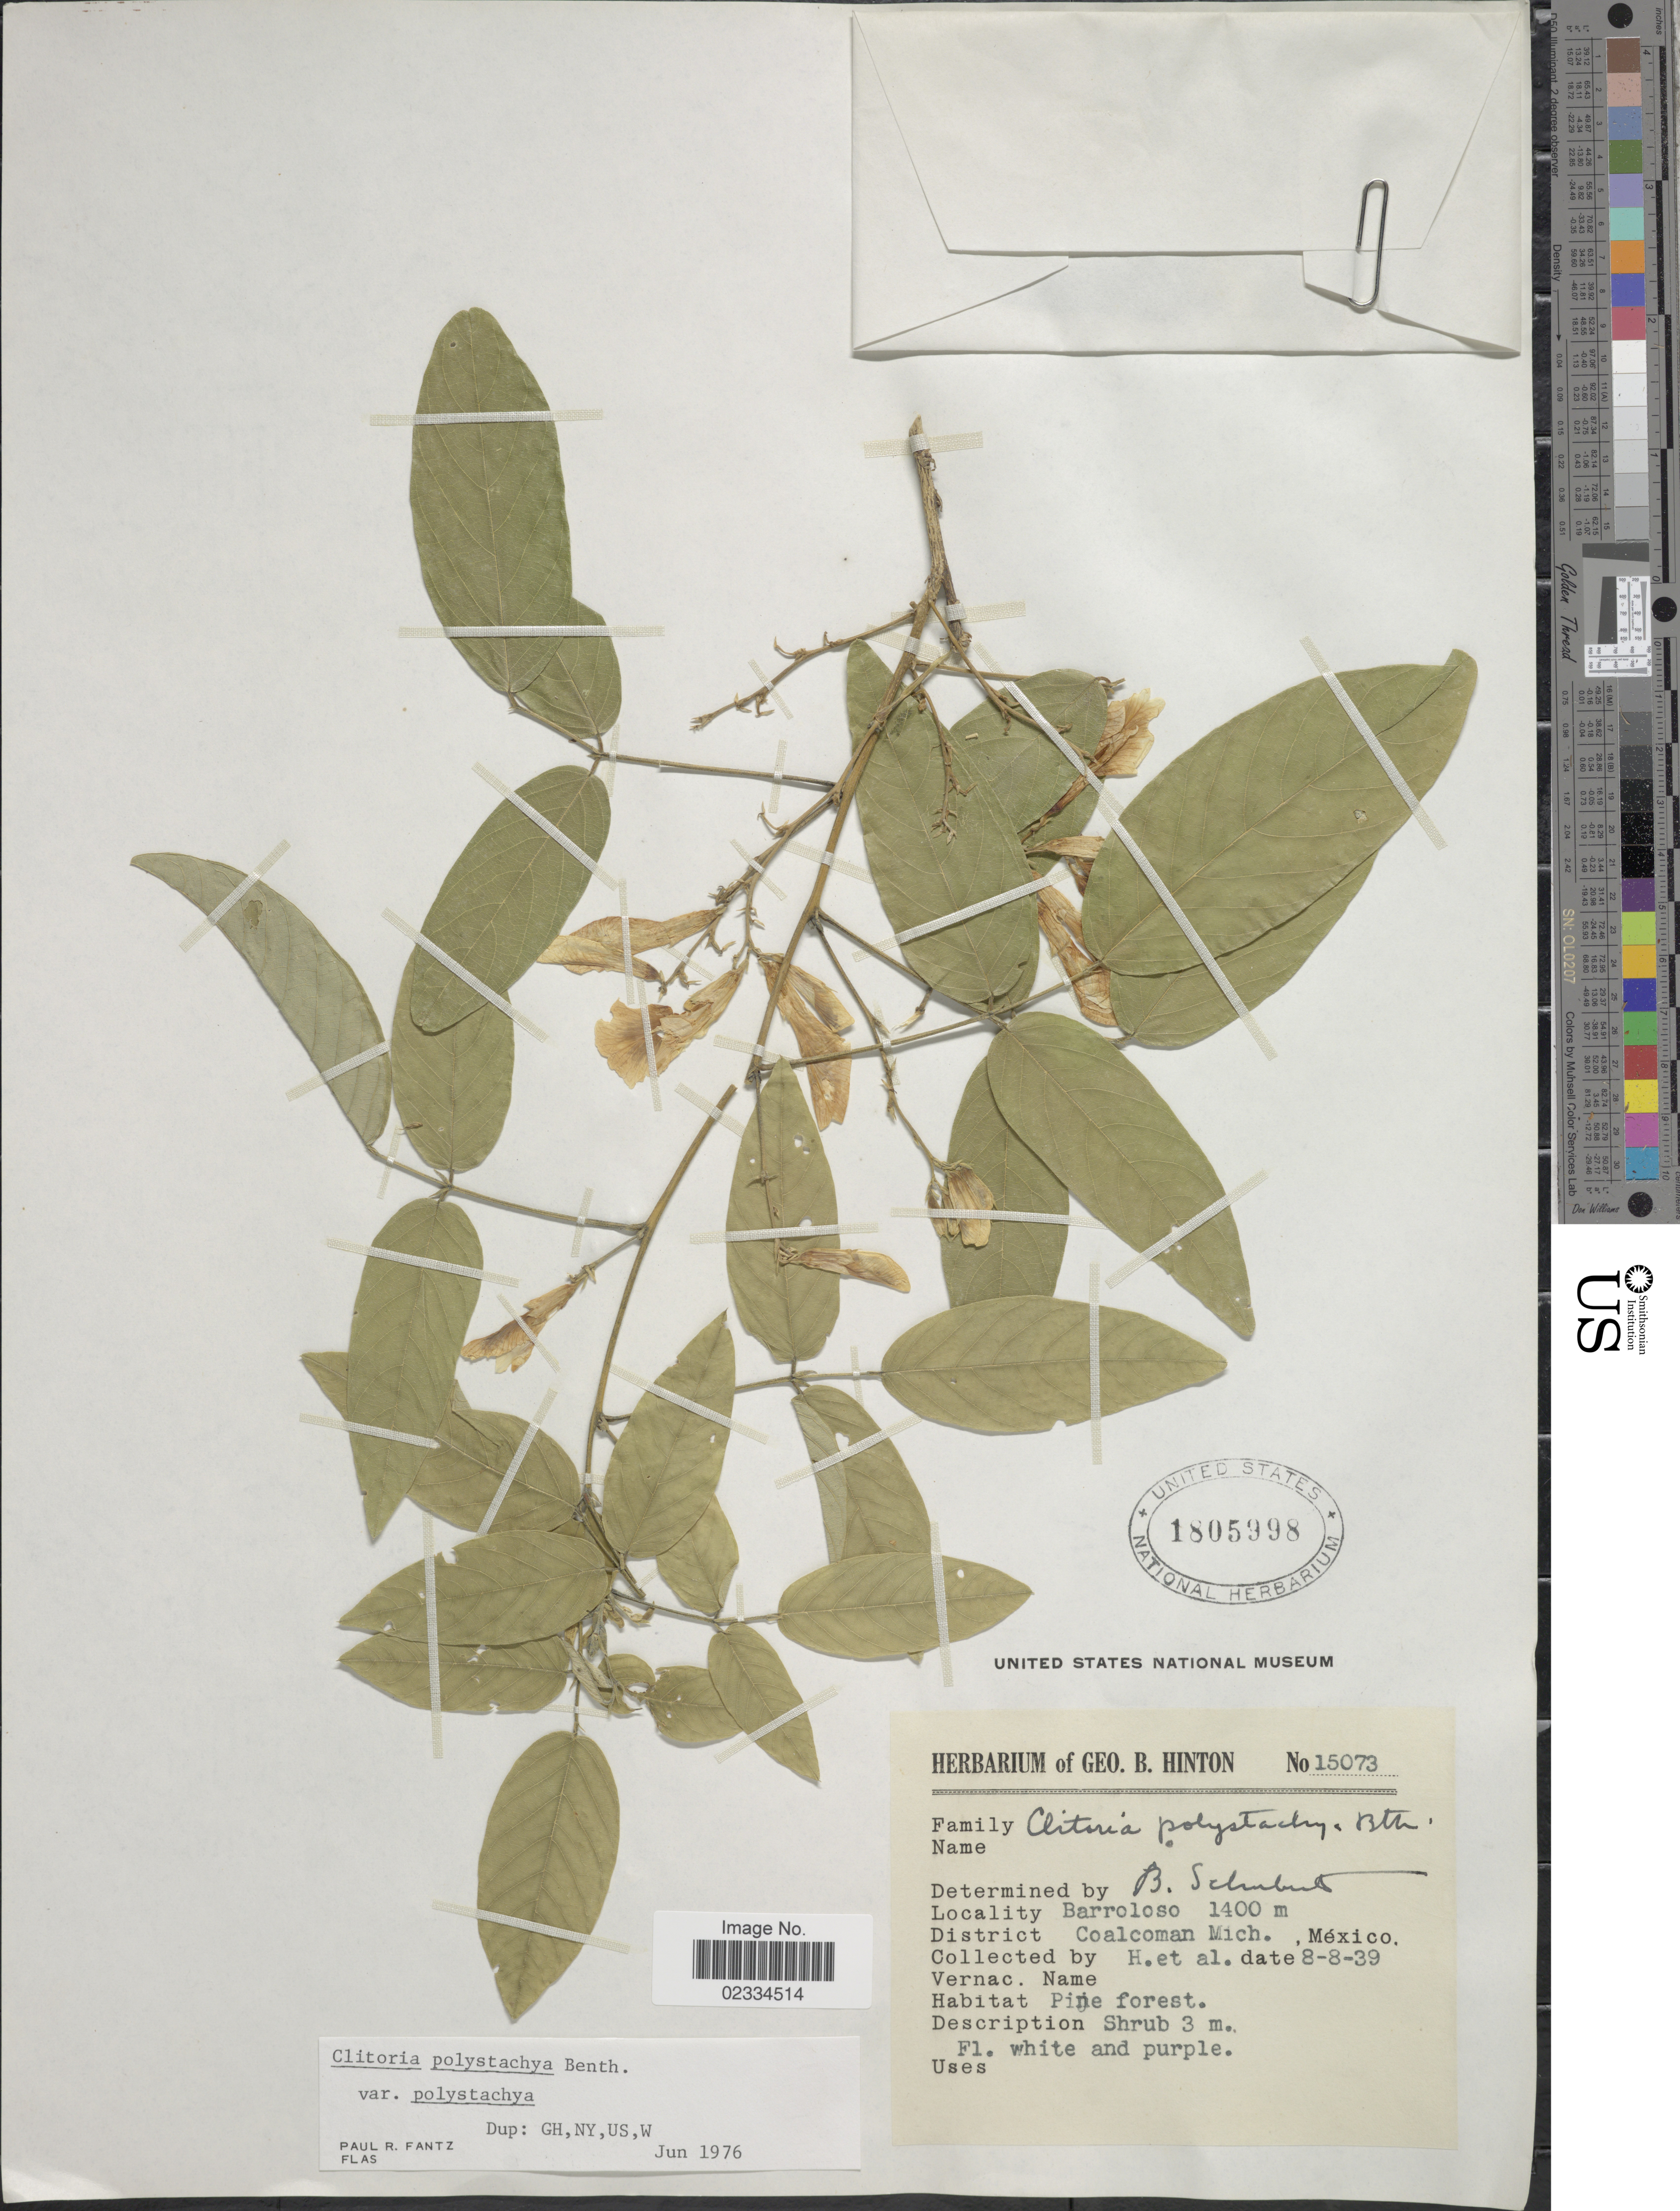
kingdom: Plantae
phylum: Tracheophyta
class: Magnoliopsida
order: Fabales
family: Fabaceae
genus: Clitoria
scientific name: Clitoria polystachya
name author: Benth.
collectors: G. B. Hinton & et al.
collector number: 15073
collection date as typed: Transcribed d/m/y: 8/8/39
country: Mexico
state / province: Michoacán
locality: Barroloso, District Coalcoman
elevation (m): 1400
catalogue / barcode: US 1805998